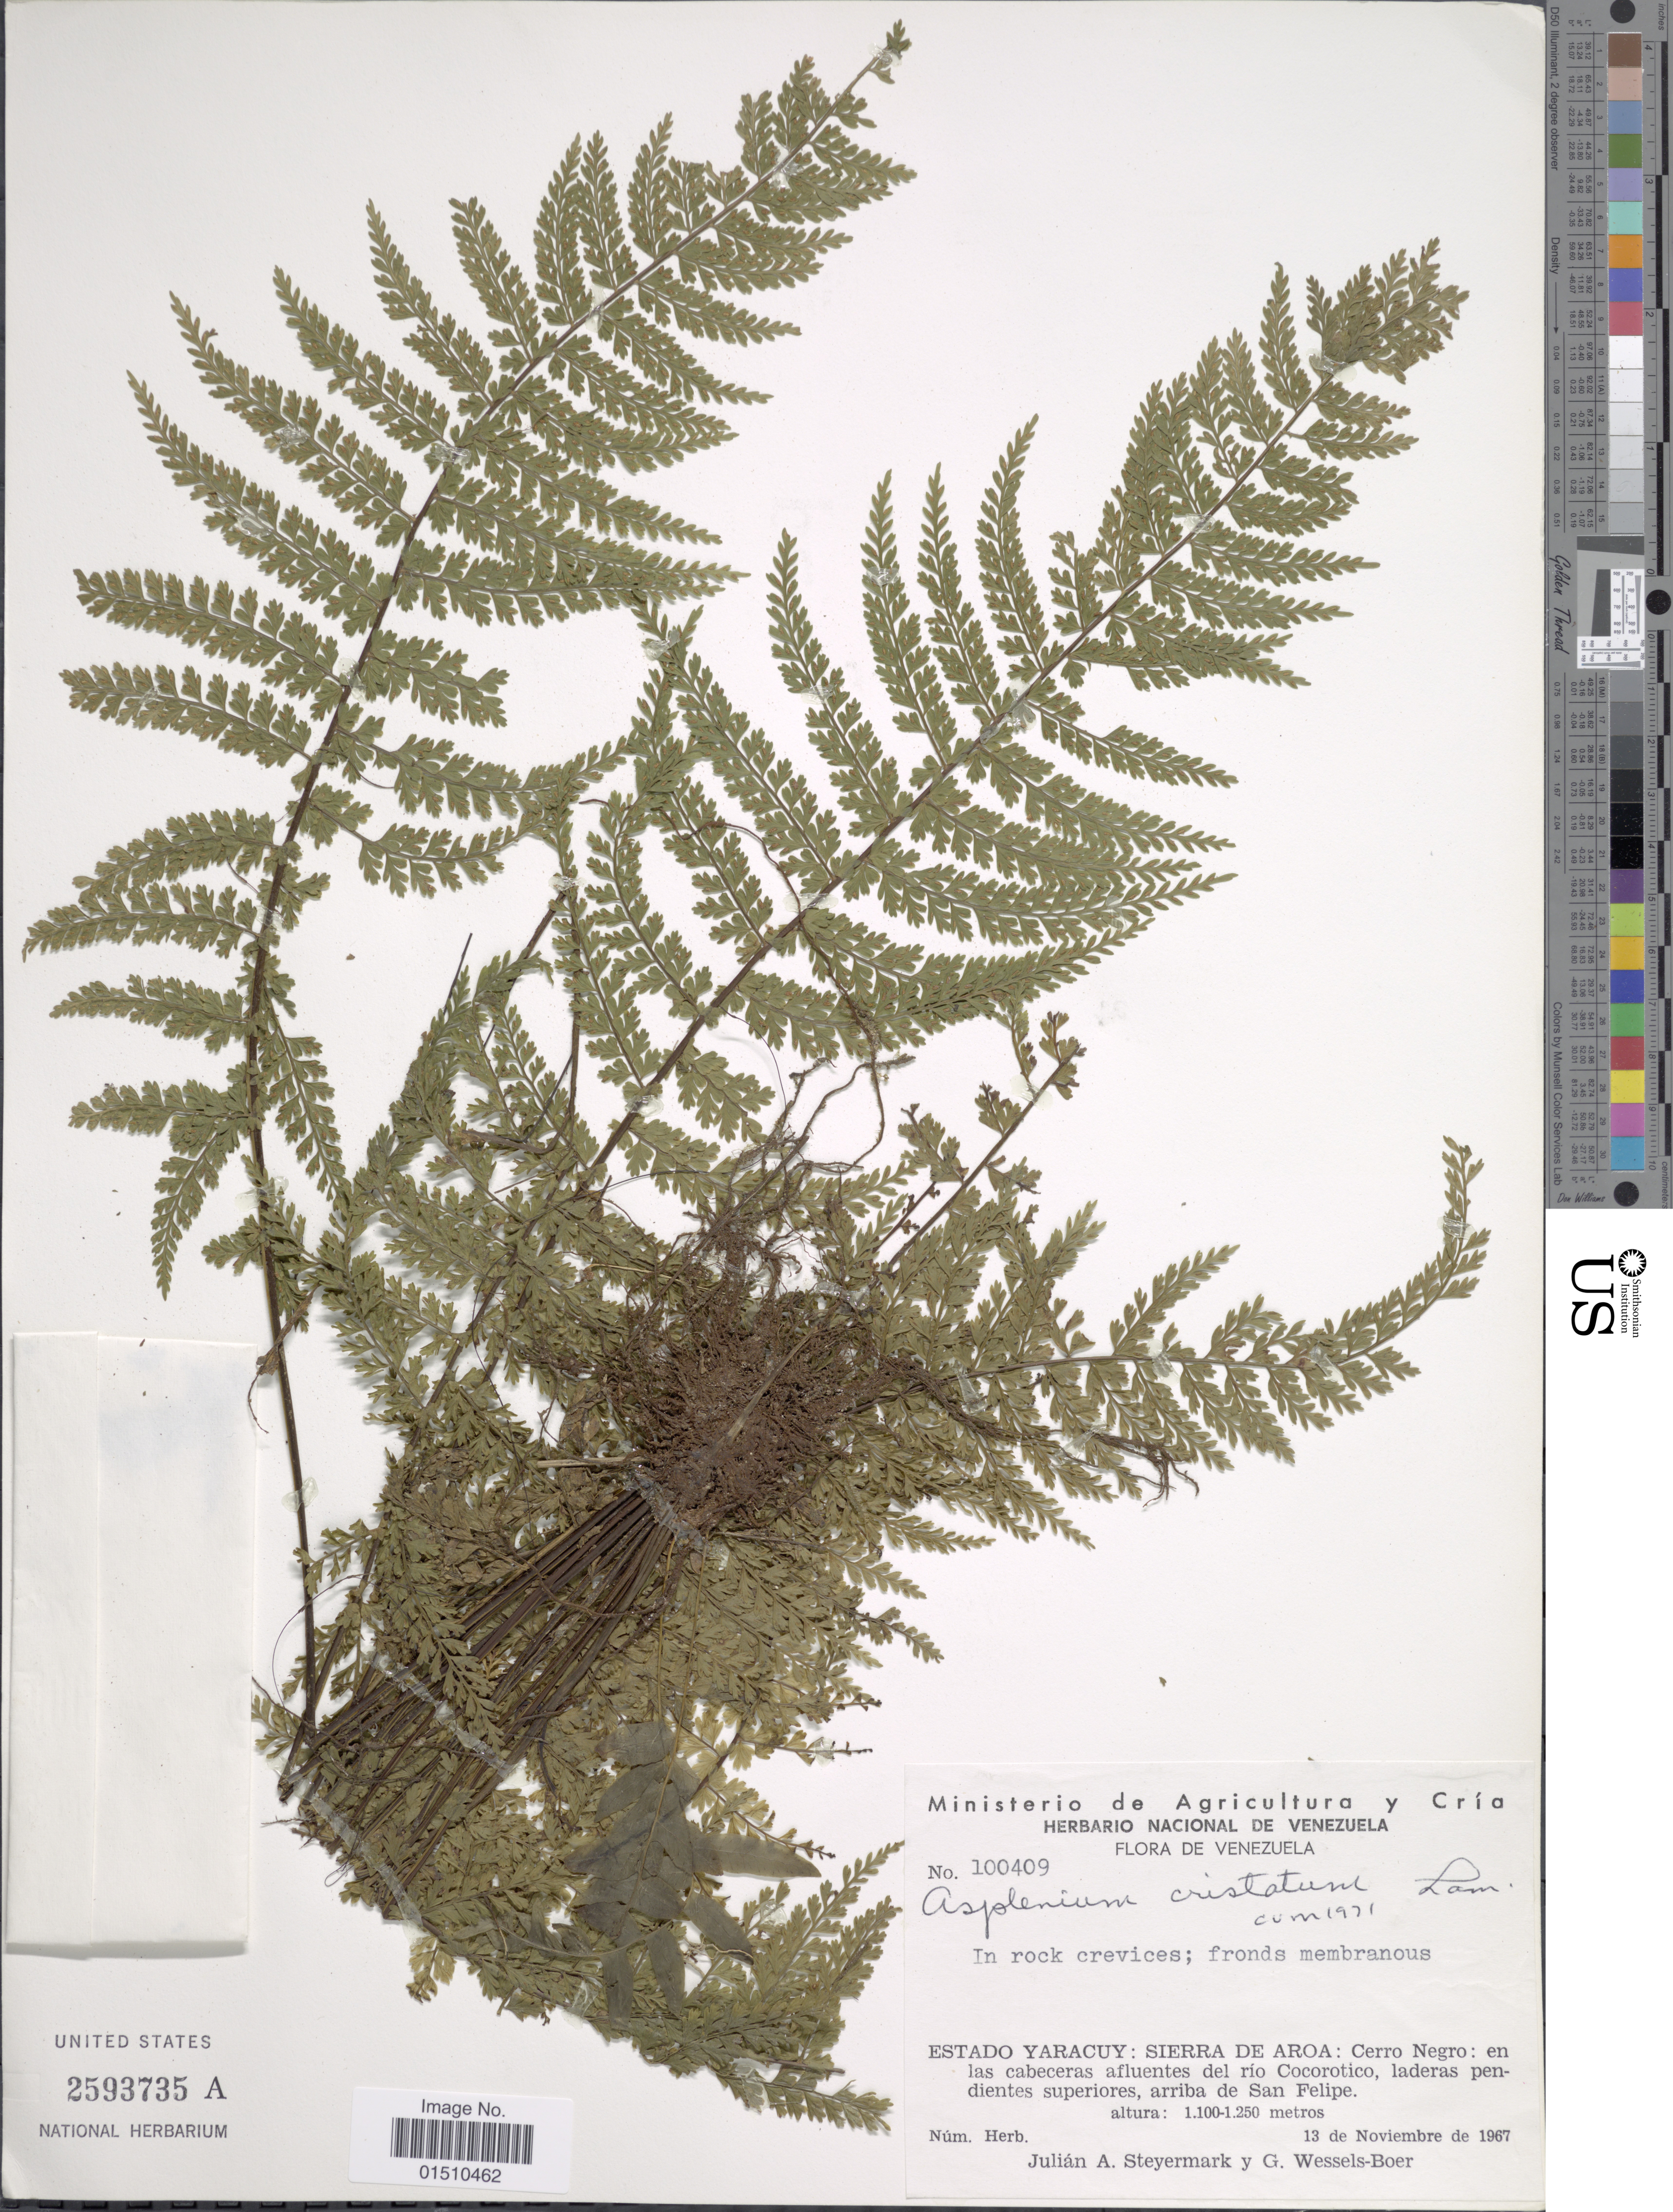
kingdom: Plantae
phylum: Tracheophyta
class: Polypodiopsida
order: Polypodiales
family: Aspleniaceae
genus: Asplenium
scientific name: Asplenium cristatum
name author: Lam.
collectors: J. Steyermark & J. G. Wessels Boer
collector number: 100409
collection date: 1967-11-13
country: Venezuela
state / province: Yaracuy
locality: Venezuela, Estado Yaracuy: Sierra de Aroa: Cerro Negro: en las cabeceras afluentes del rio Cocorotico, laderas pendietes superiore, arriba de San Felipe.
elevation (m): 1100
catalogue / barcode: US 2593735A